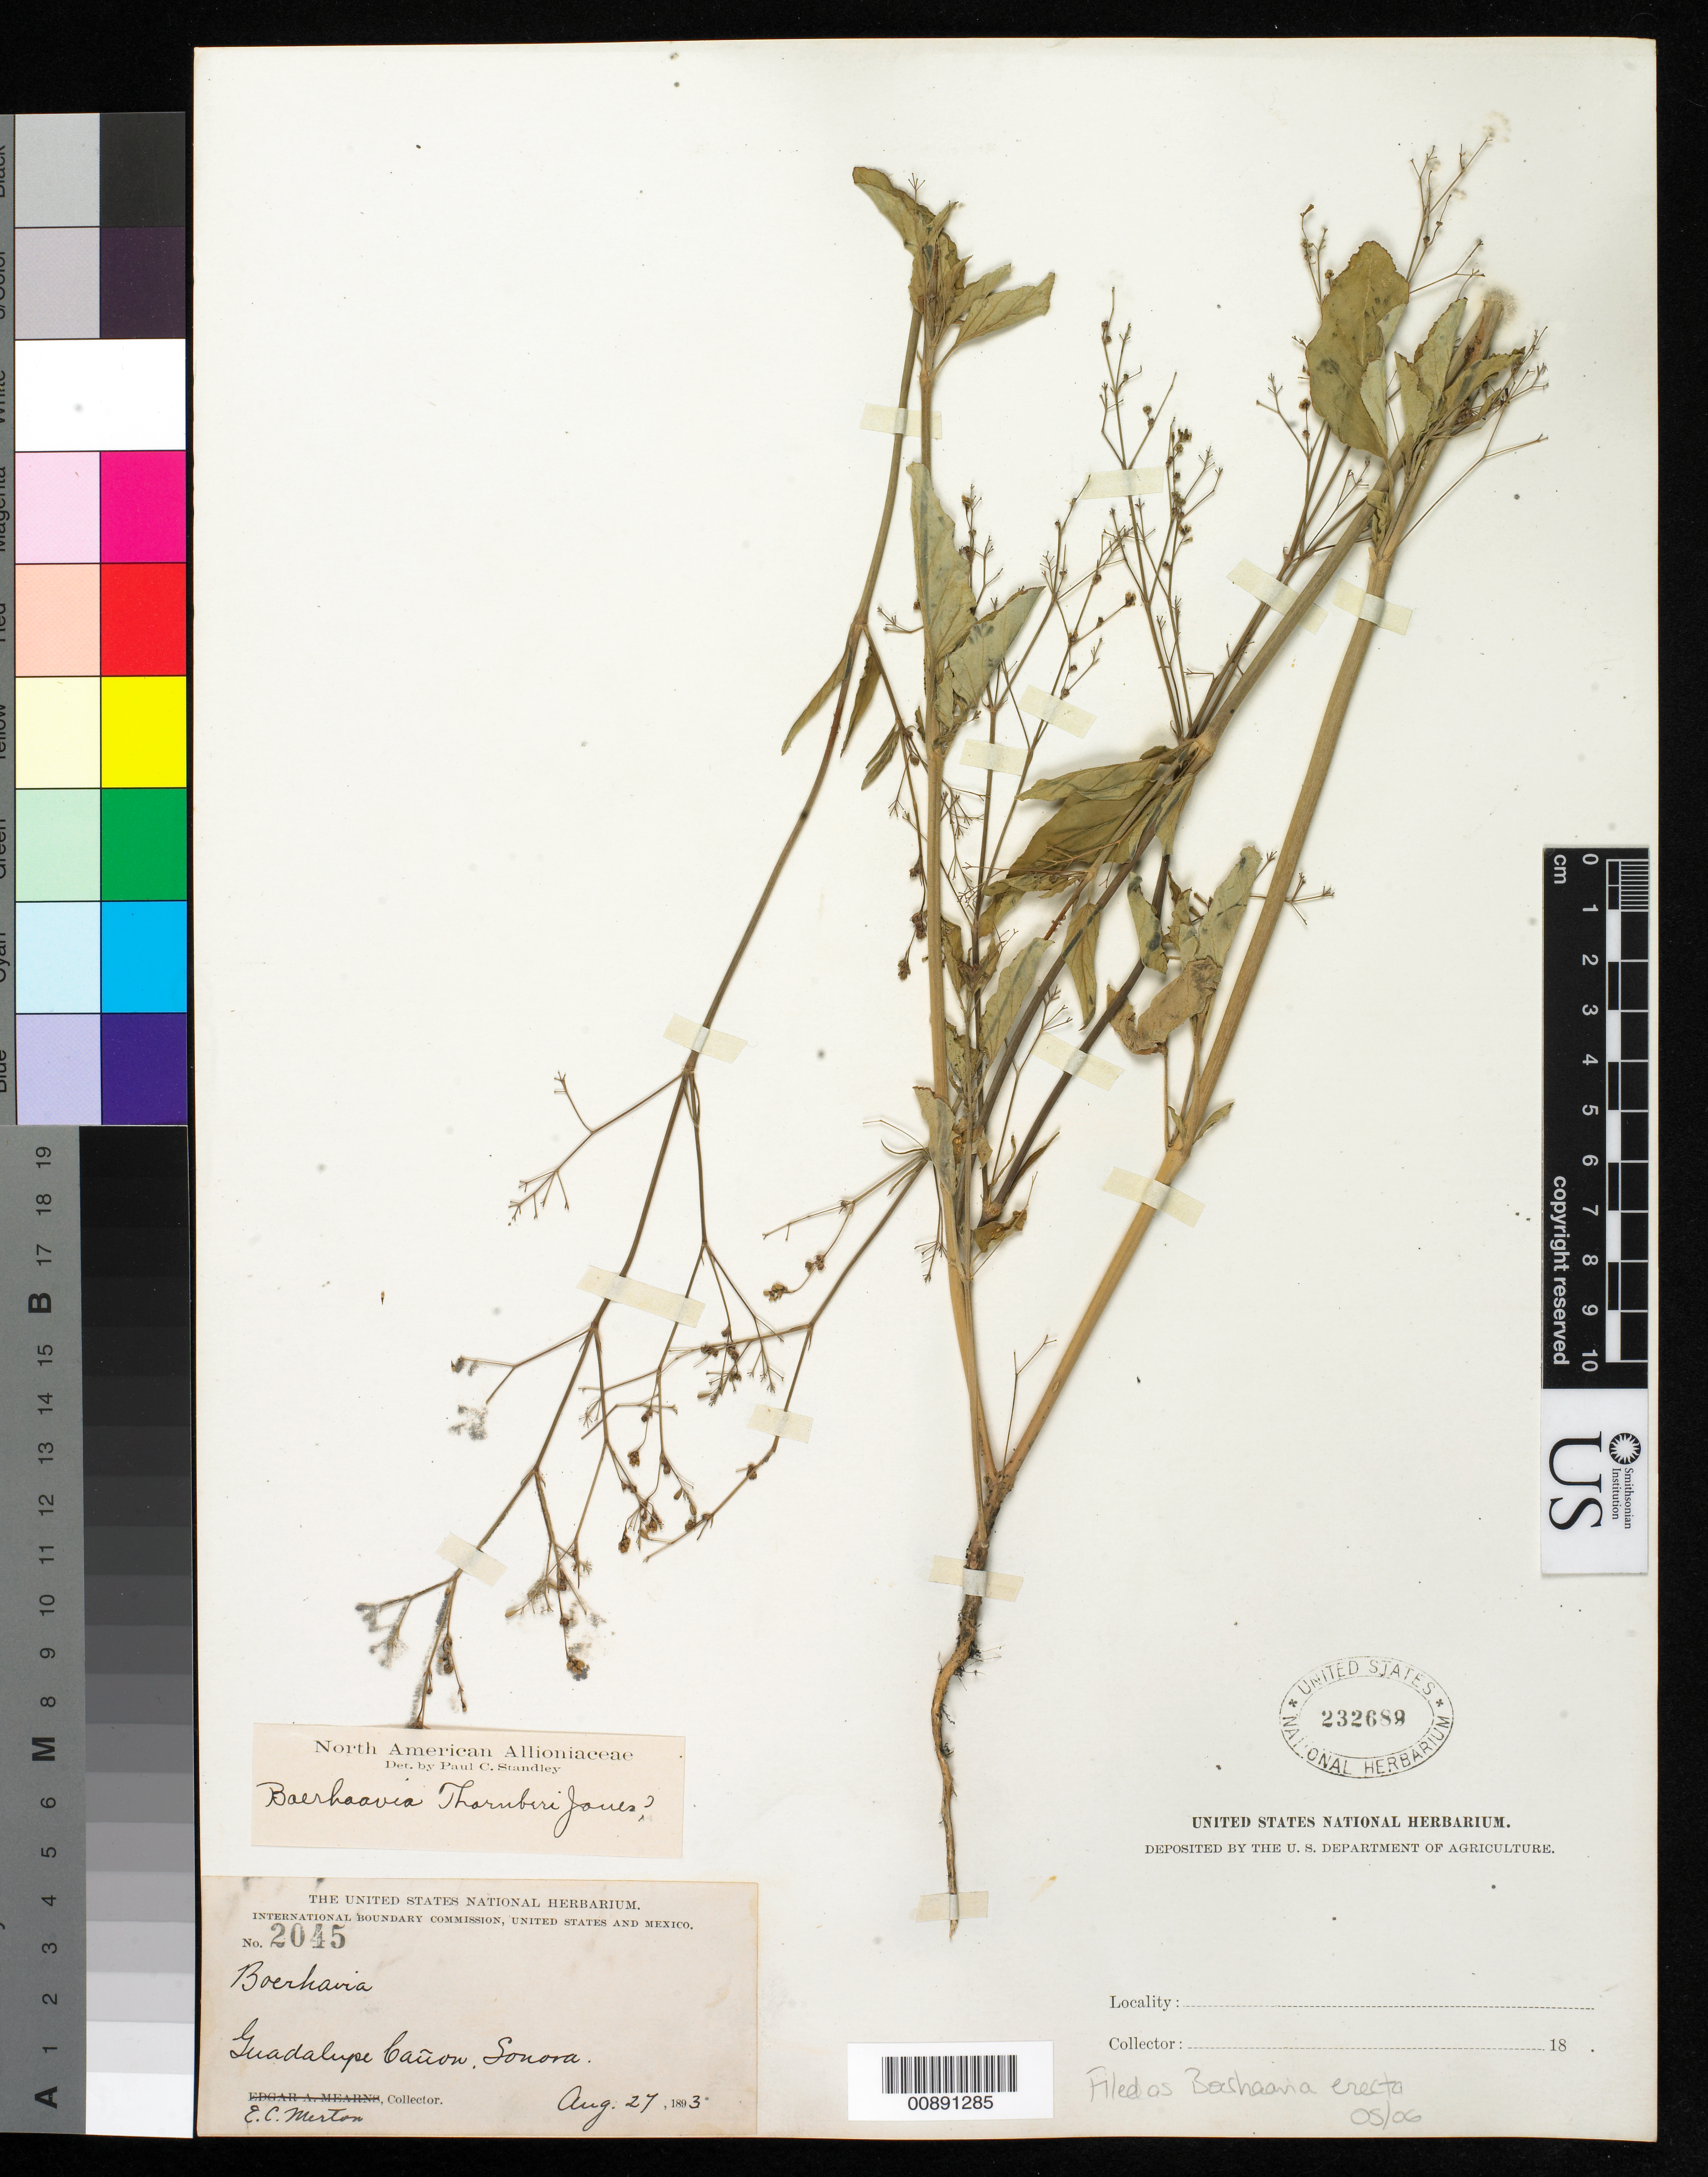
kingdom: Plantae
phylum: Tracheophyta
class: Magnoliopsida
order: Caryophyllales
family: Nyctaginaceae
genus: Boerhavia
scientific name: Boerhavia erecta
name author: L.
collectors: E. Merton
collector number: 2045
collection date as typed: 27 Aug 1893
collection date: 1893-08-27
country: Mexico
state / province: Sonora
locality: Guadalupe Cañon, Sonora.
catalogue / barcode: US 232689